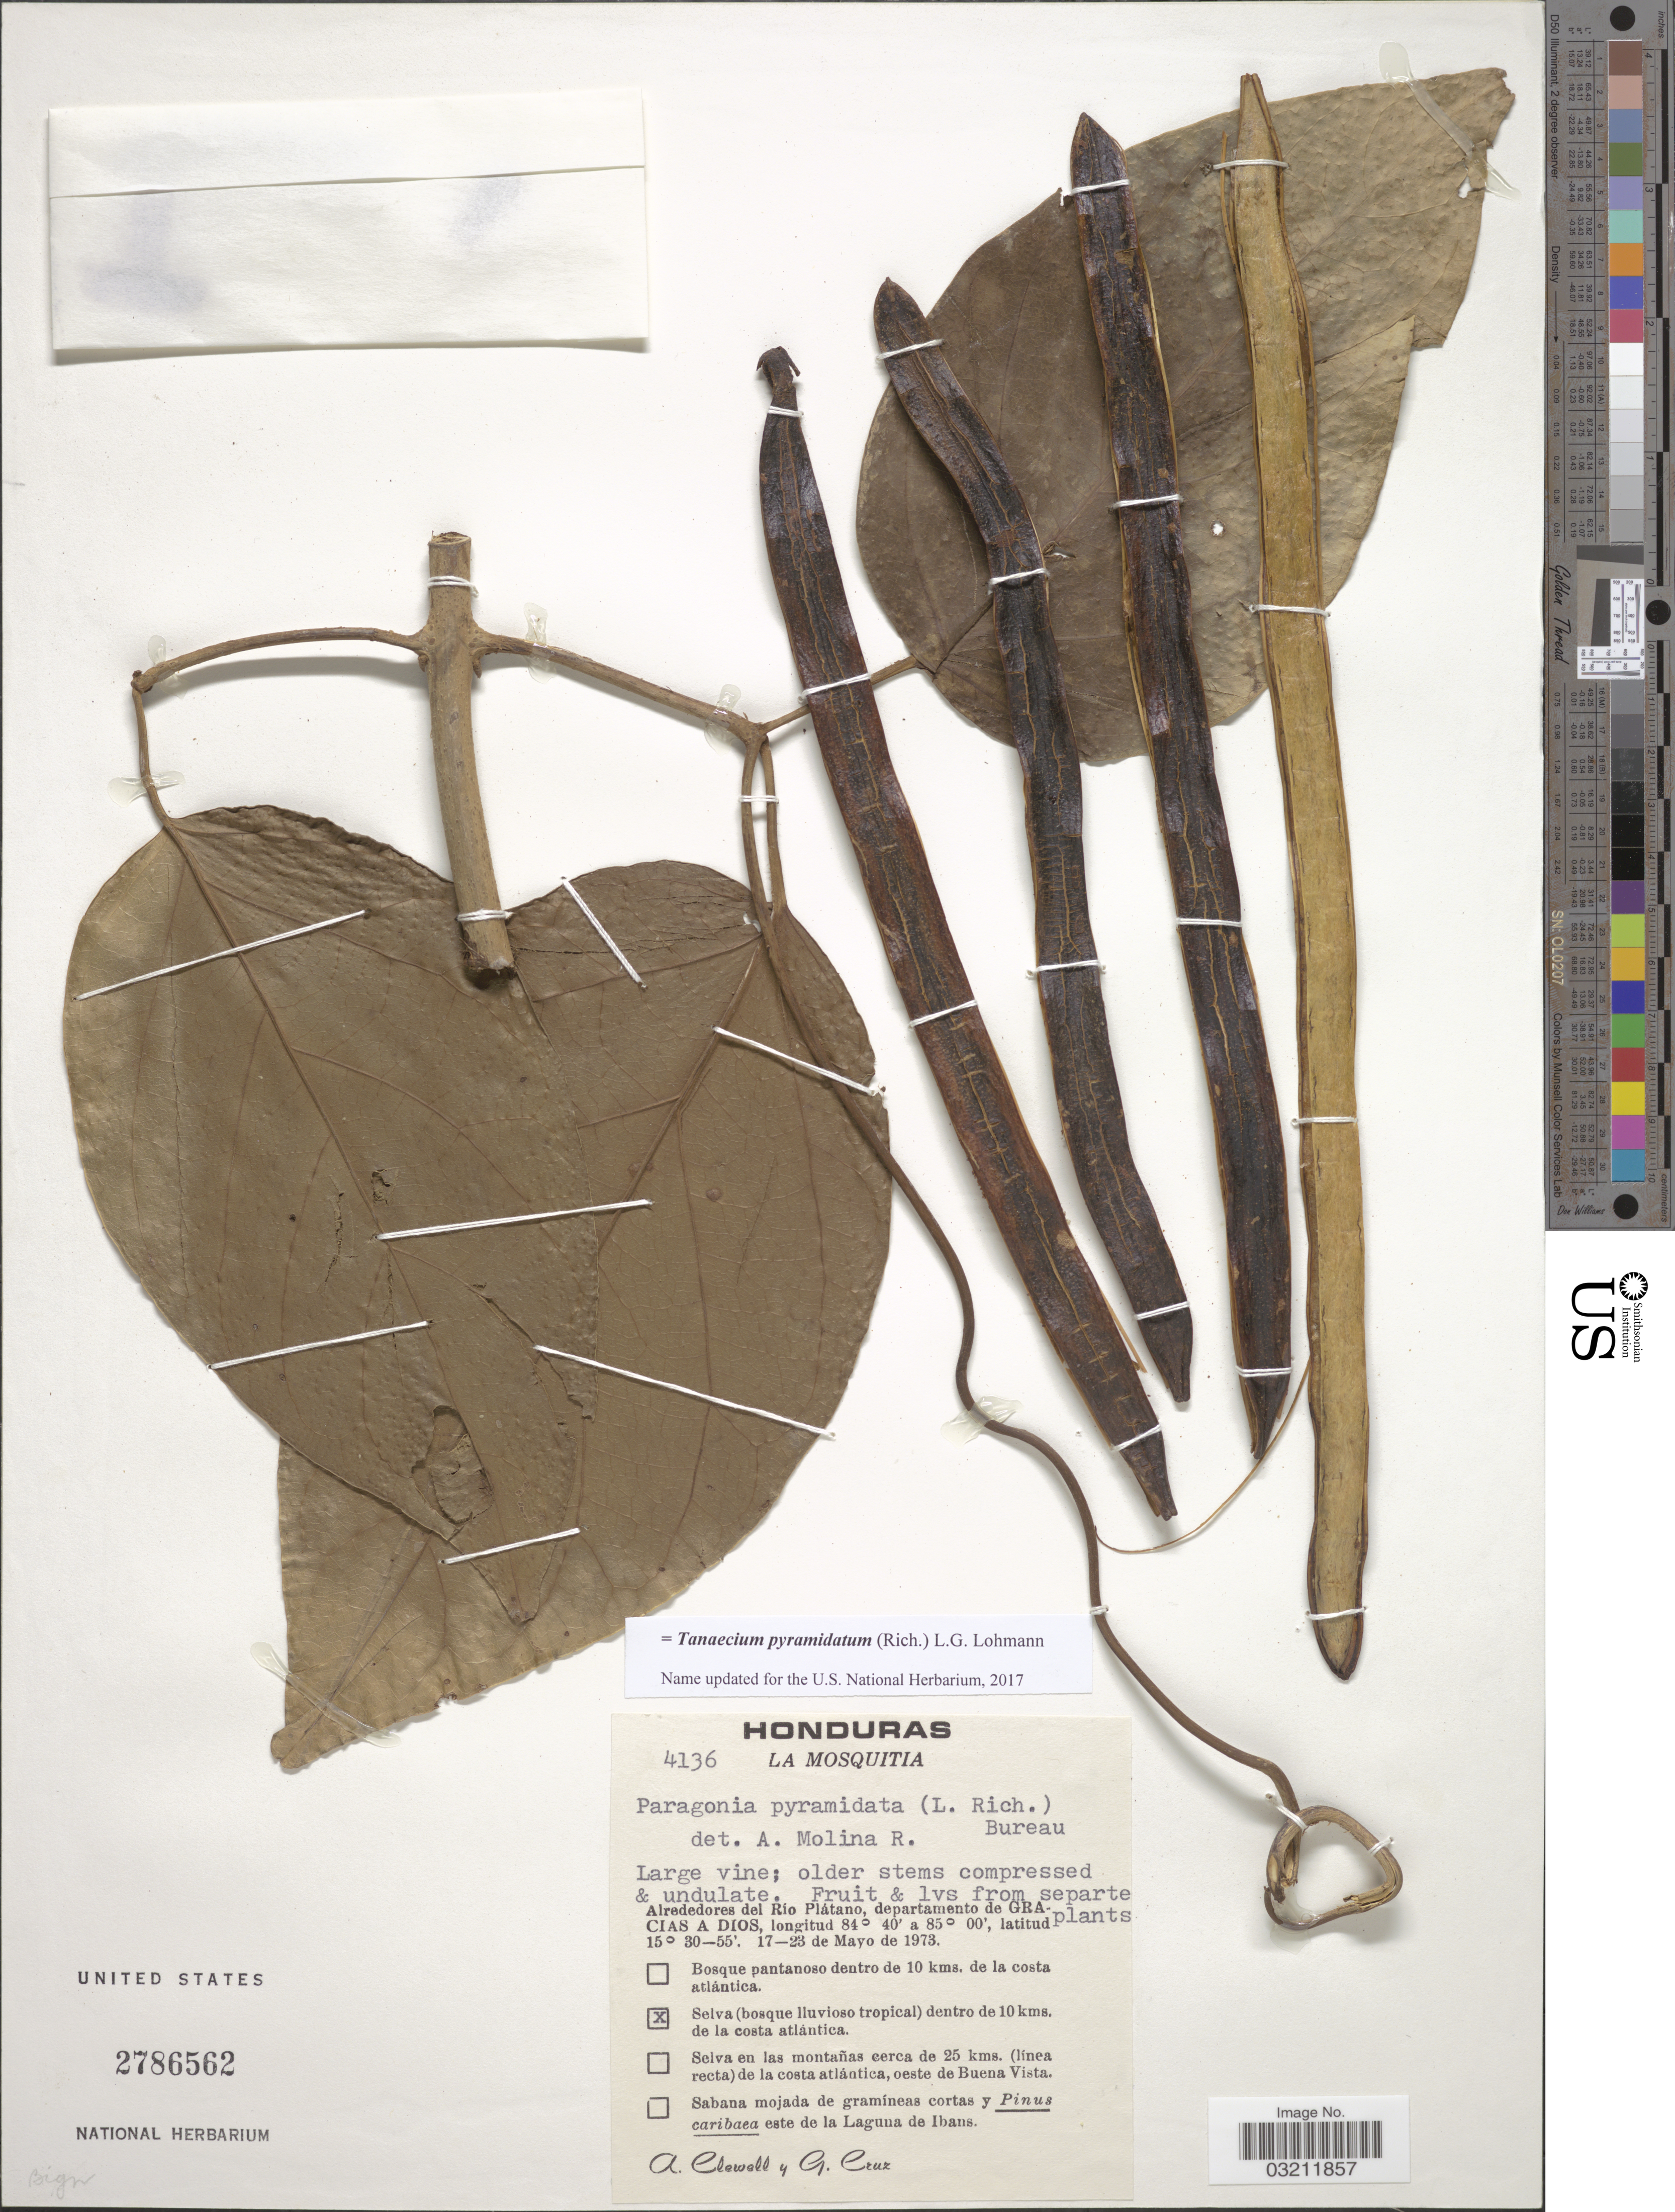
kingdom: Plantae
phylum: Tracheophyta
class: Magnoliopsida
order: Lamiales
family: Bignoniaceae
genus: Tanaecium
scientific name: Tanaecium pyramidatum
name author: (Rich.) L.G. Lohmann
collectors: A. Clewell & G. Cruz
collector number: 4136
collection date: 1973-05-17/1973-05-23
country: Honduras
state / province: Gracias de Dios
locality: La Mosquitia. Alrededores del Río Plátano, departamento de Gracias de Dios.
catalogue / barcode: US 2786562